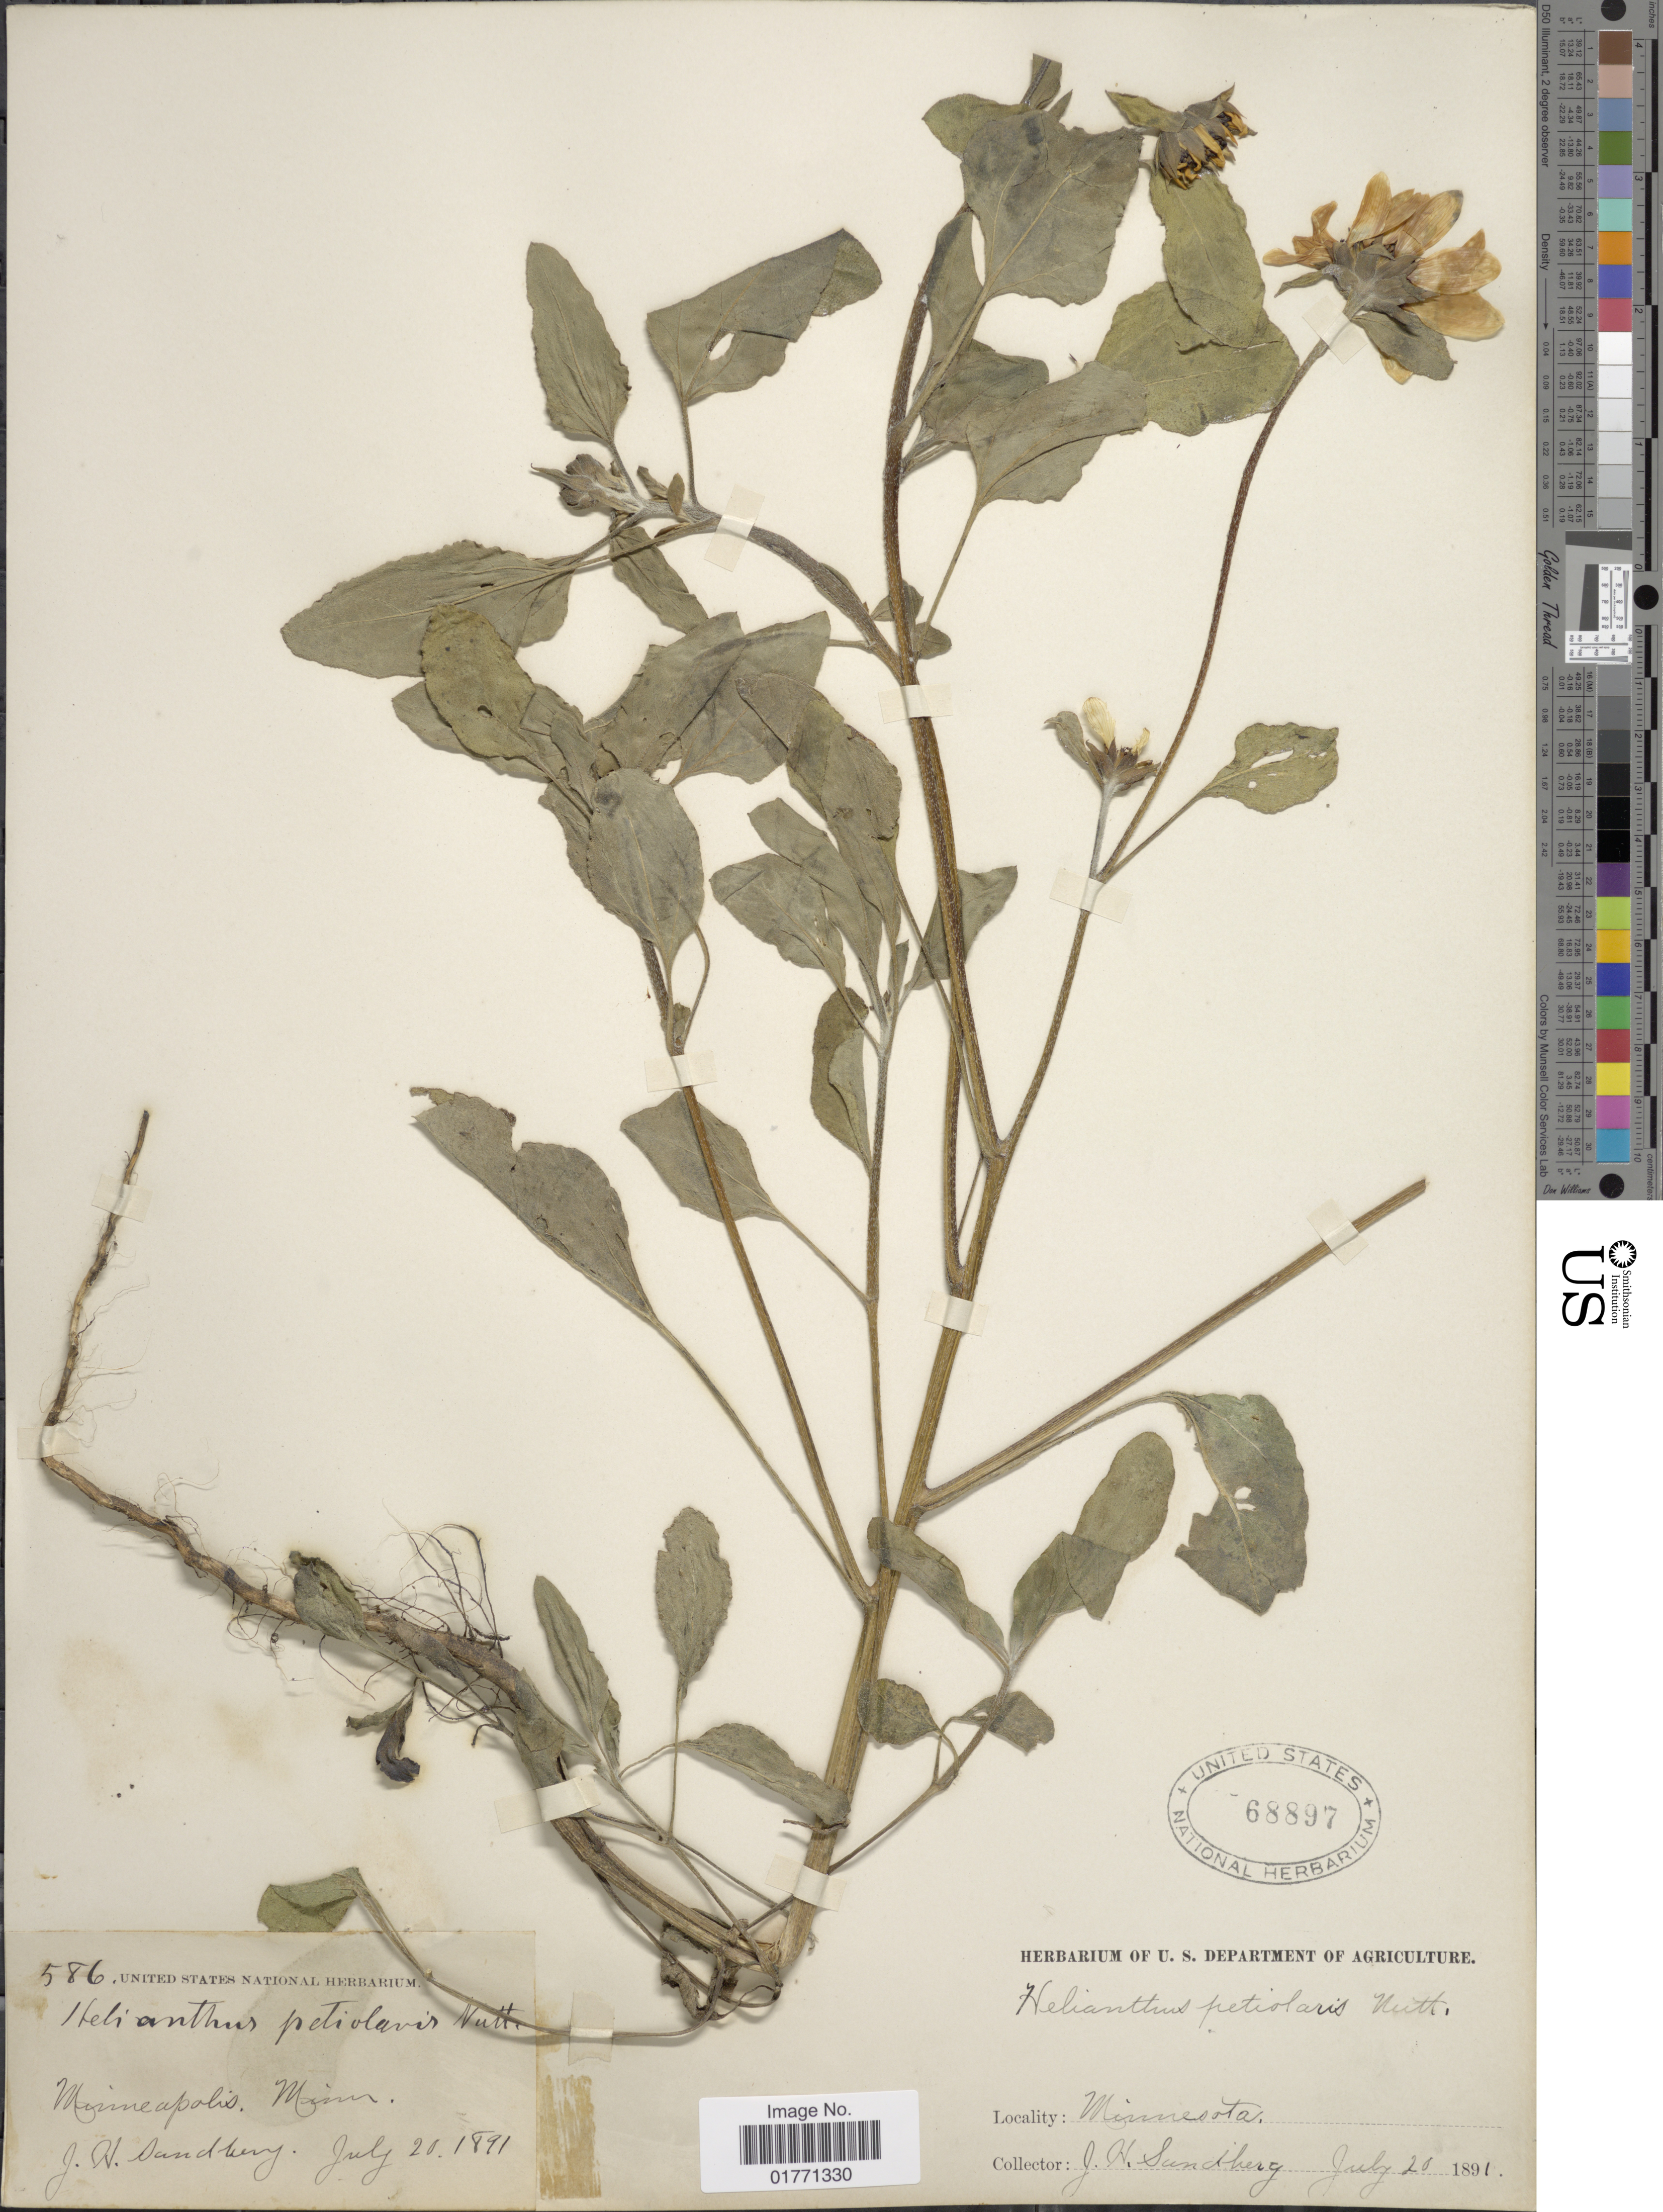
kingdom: Plantae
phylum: Tracheophyta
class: Magnoliopsida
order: Asterales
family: Asteraceae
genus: Helianthus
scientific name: Helianthus petiolaris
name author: Nutt.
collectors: J. H. Sandberg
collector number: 586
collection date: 1891-07-20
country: United States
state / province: Minnesota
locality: Minneapolis.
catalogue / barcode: US 68897